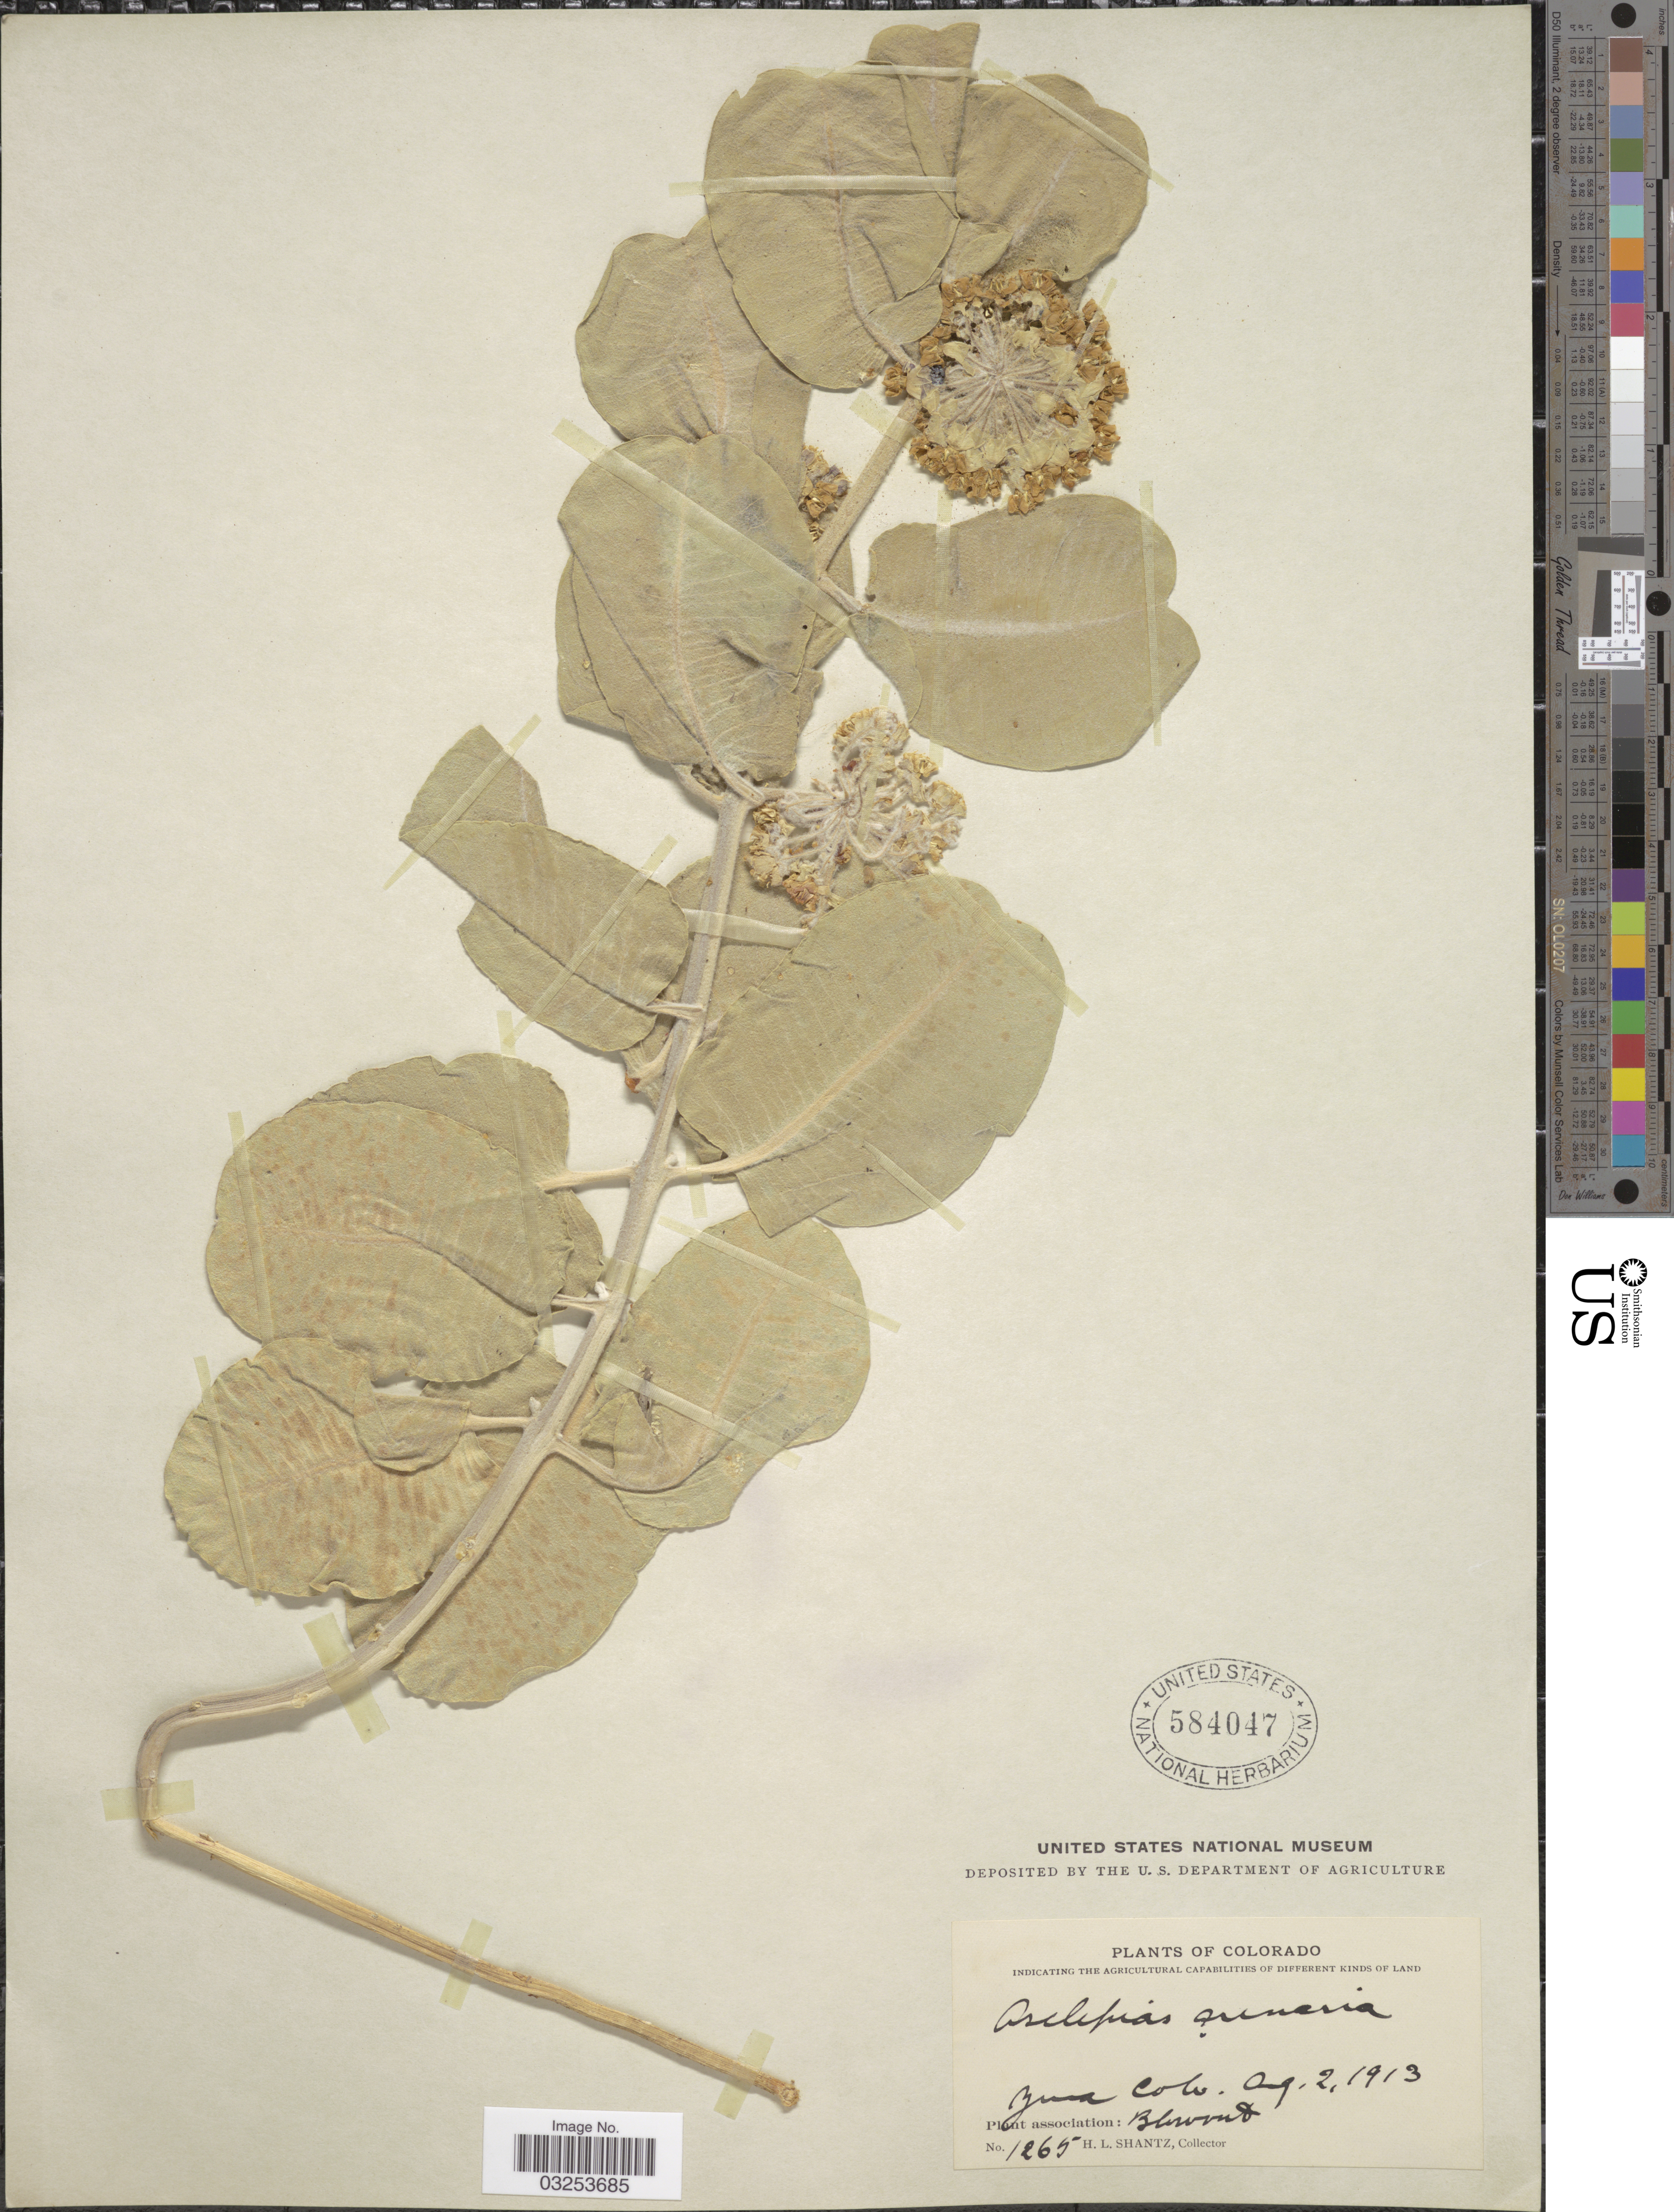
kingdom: Plantae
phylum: Tracheophyta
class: Magnoliopsida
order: Gentianales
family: Apocynaceae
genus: Asclepias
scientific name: Asclepias arenaria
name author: Torr.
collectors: H. Shantz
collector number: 1265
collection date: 1913-08-02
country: United States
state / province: Colorado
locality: Yuma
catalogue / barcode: US 584047